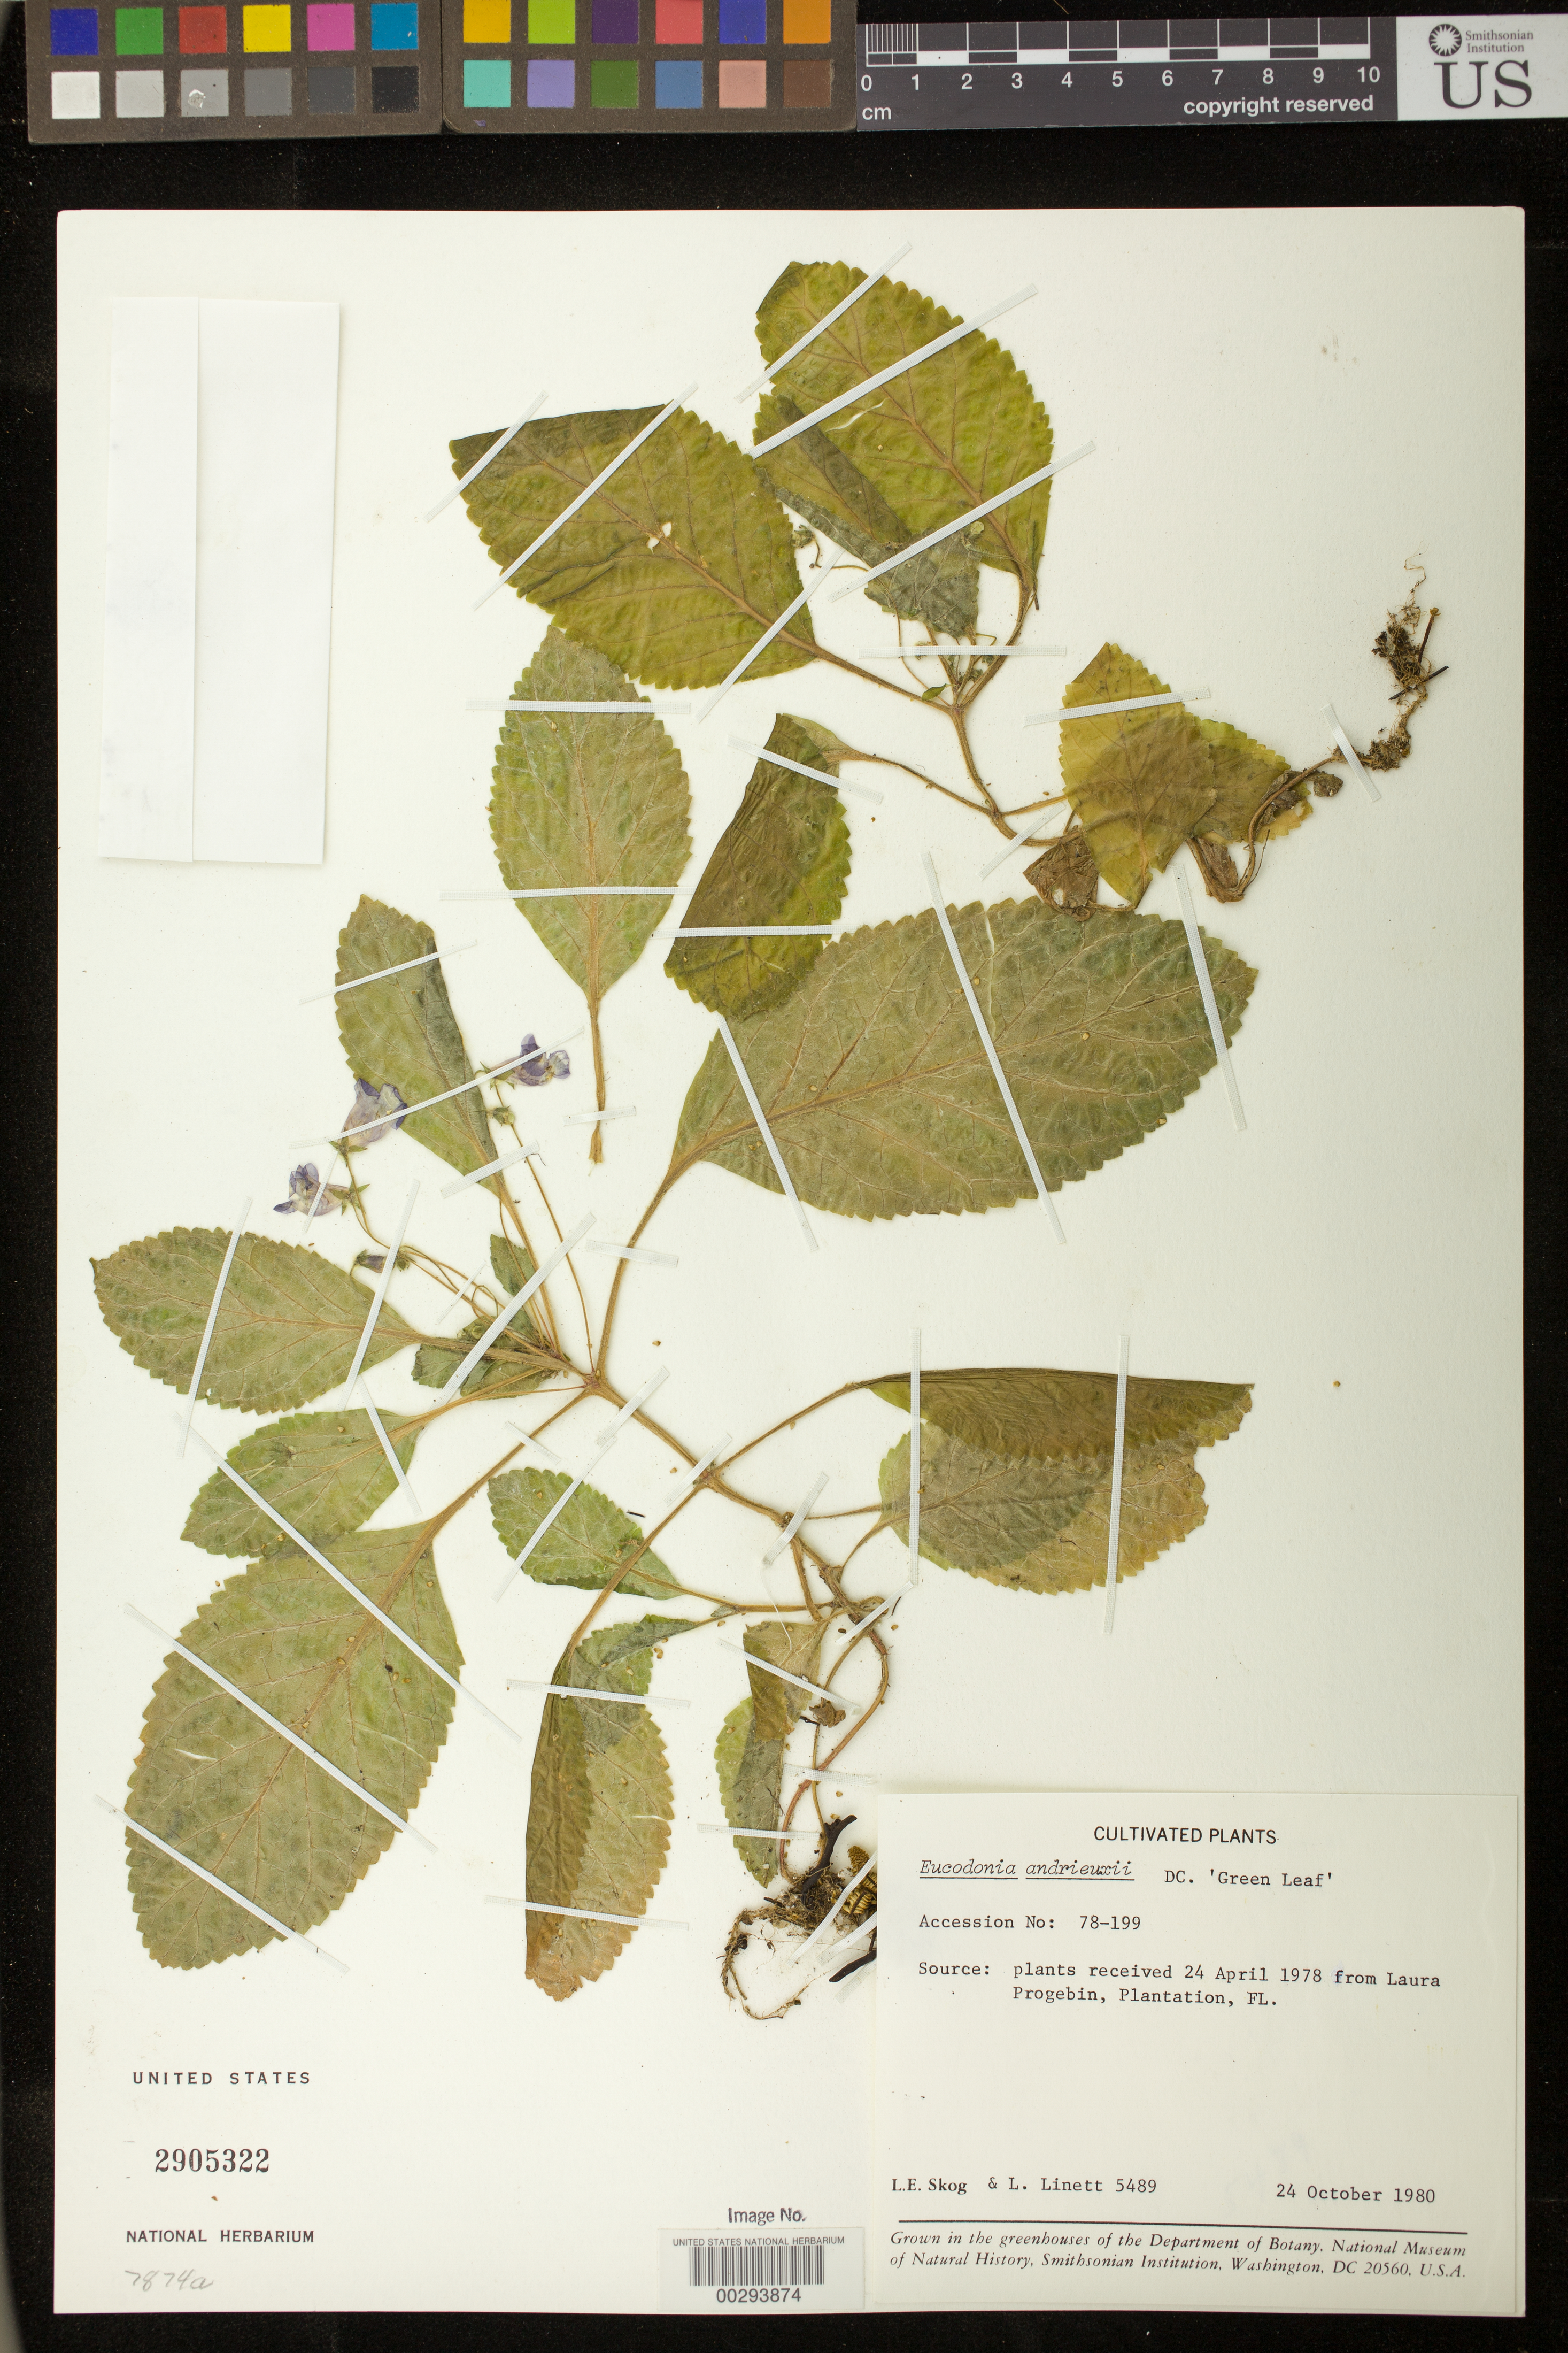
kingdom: Plantae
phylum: Tracheophyta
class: Magnoliopsida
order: Lamiales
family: Gesneriaceae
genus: Eucodonia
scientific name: Eucodonia andrieuxii 'Green Leaf'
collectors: L. E. Skog & L. Linett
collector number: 5489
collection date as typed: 24 Oct 1980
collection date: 1980-10-24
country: United States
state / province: District of Columbia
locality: U.S.A, District of Columbia, greenhouse at US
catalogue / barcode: US 2905322